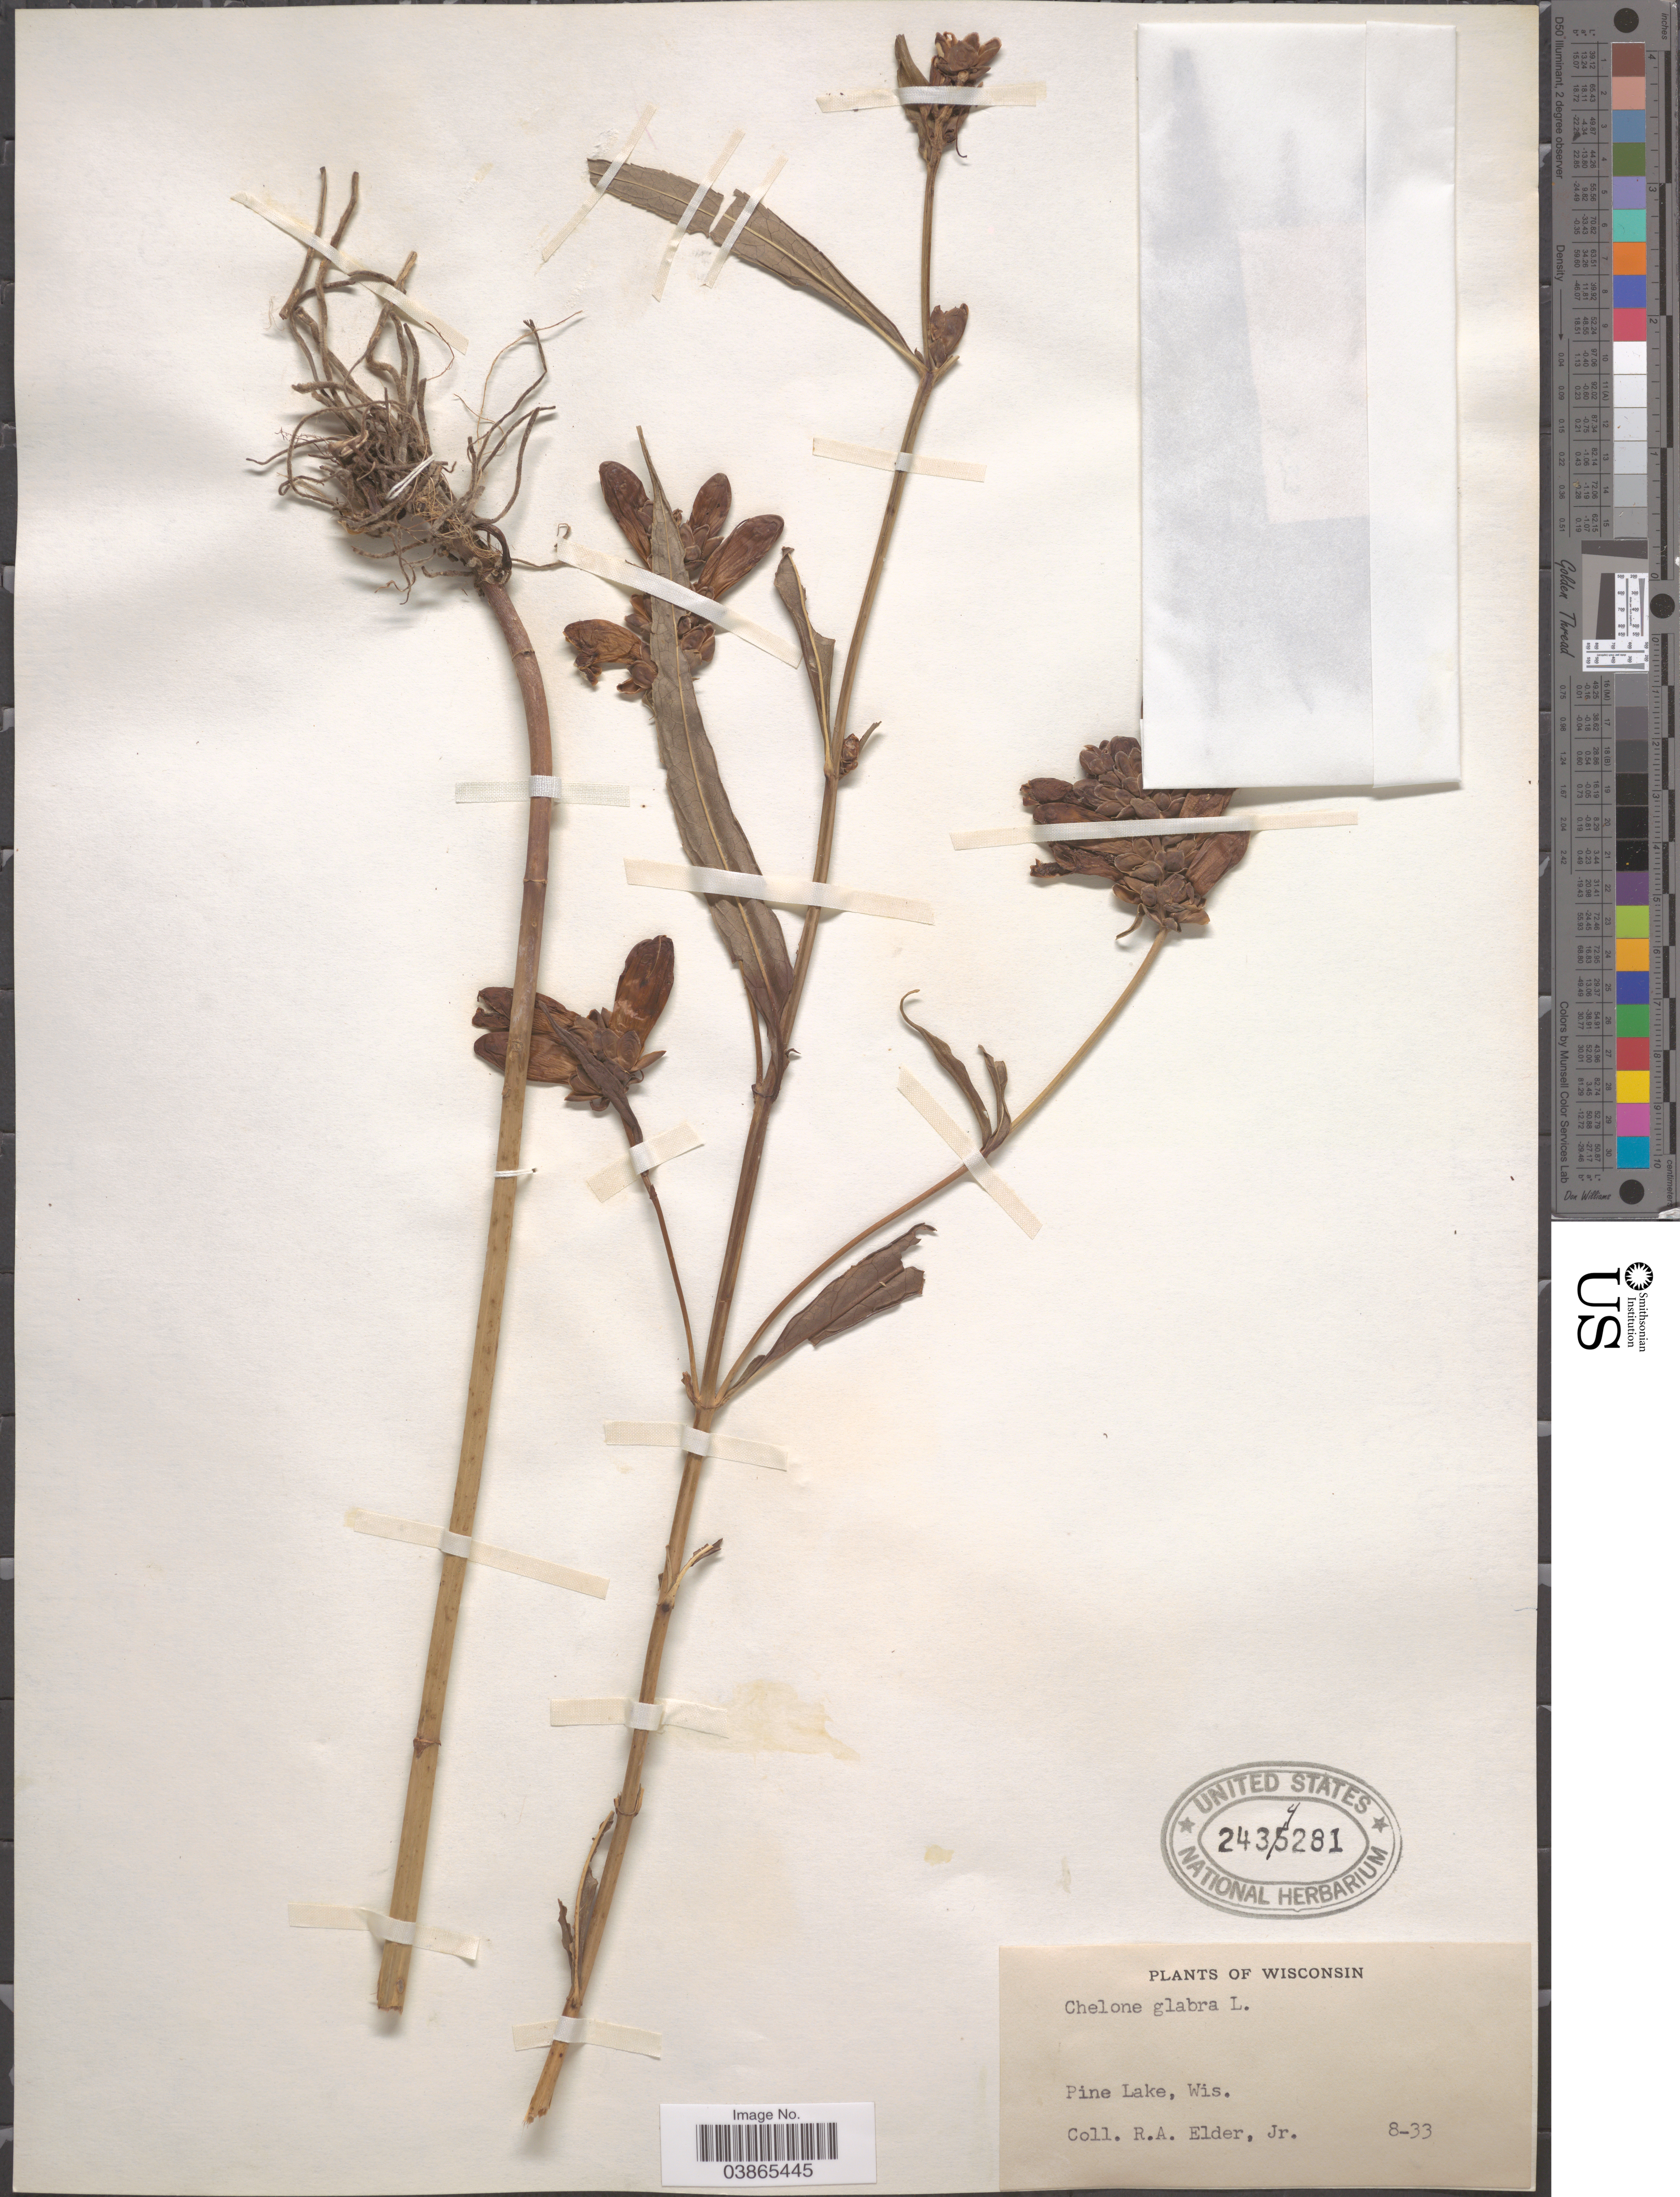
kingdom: Plantae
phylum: Tracheophyta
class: Magnoliopsida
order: Lamiales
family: Plantaginaceae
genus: Chelone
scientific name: Chelone glabra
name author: L.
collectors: R. Elder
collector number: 8-33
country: United States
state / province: Wisconsin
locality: Pine Lake.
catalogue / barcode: US 2434281